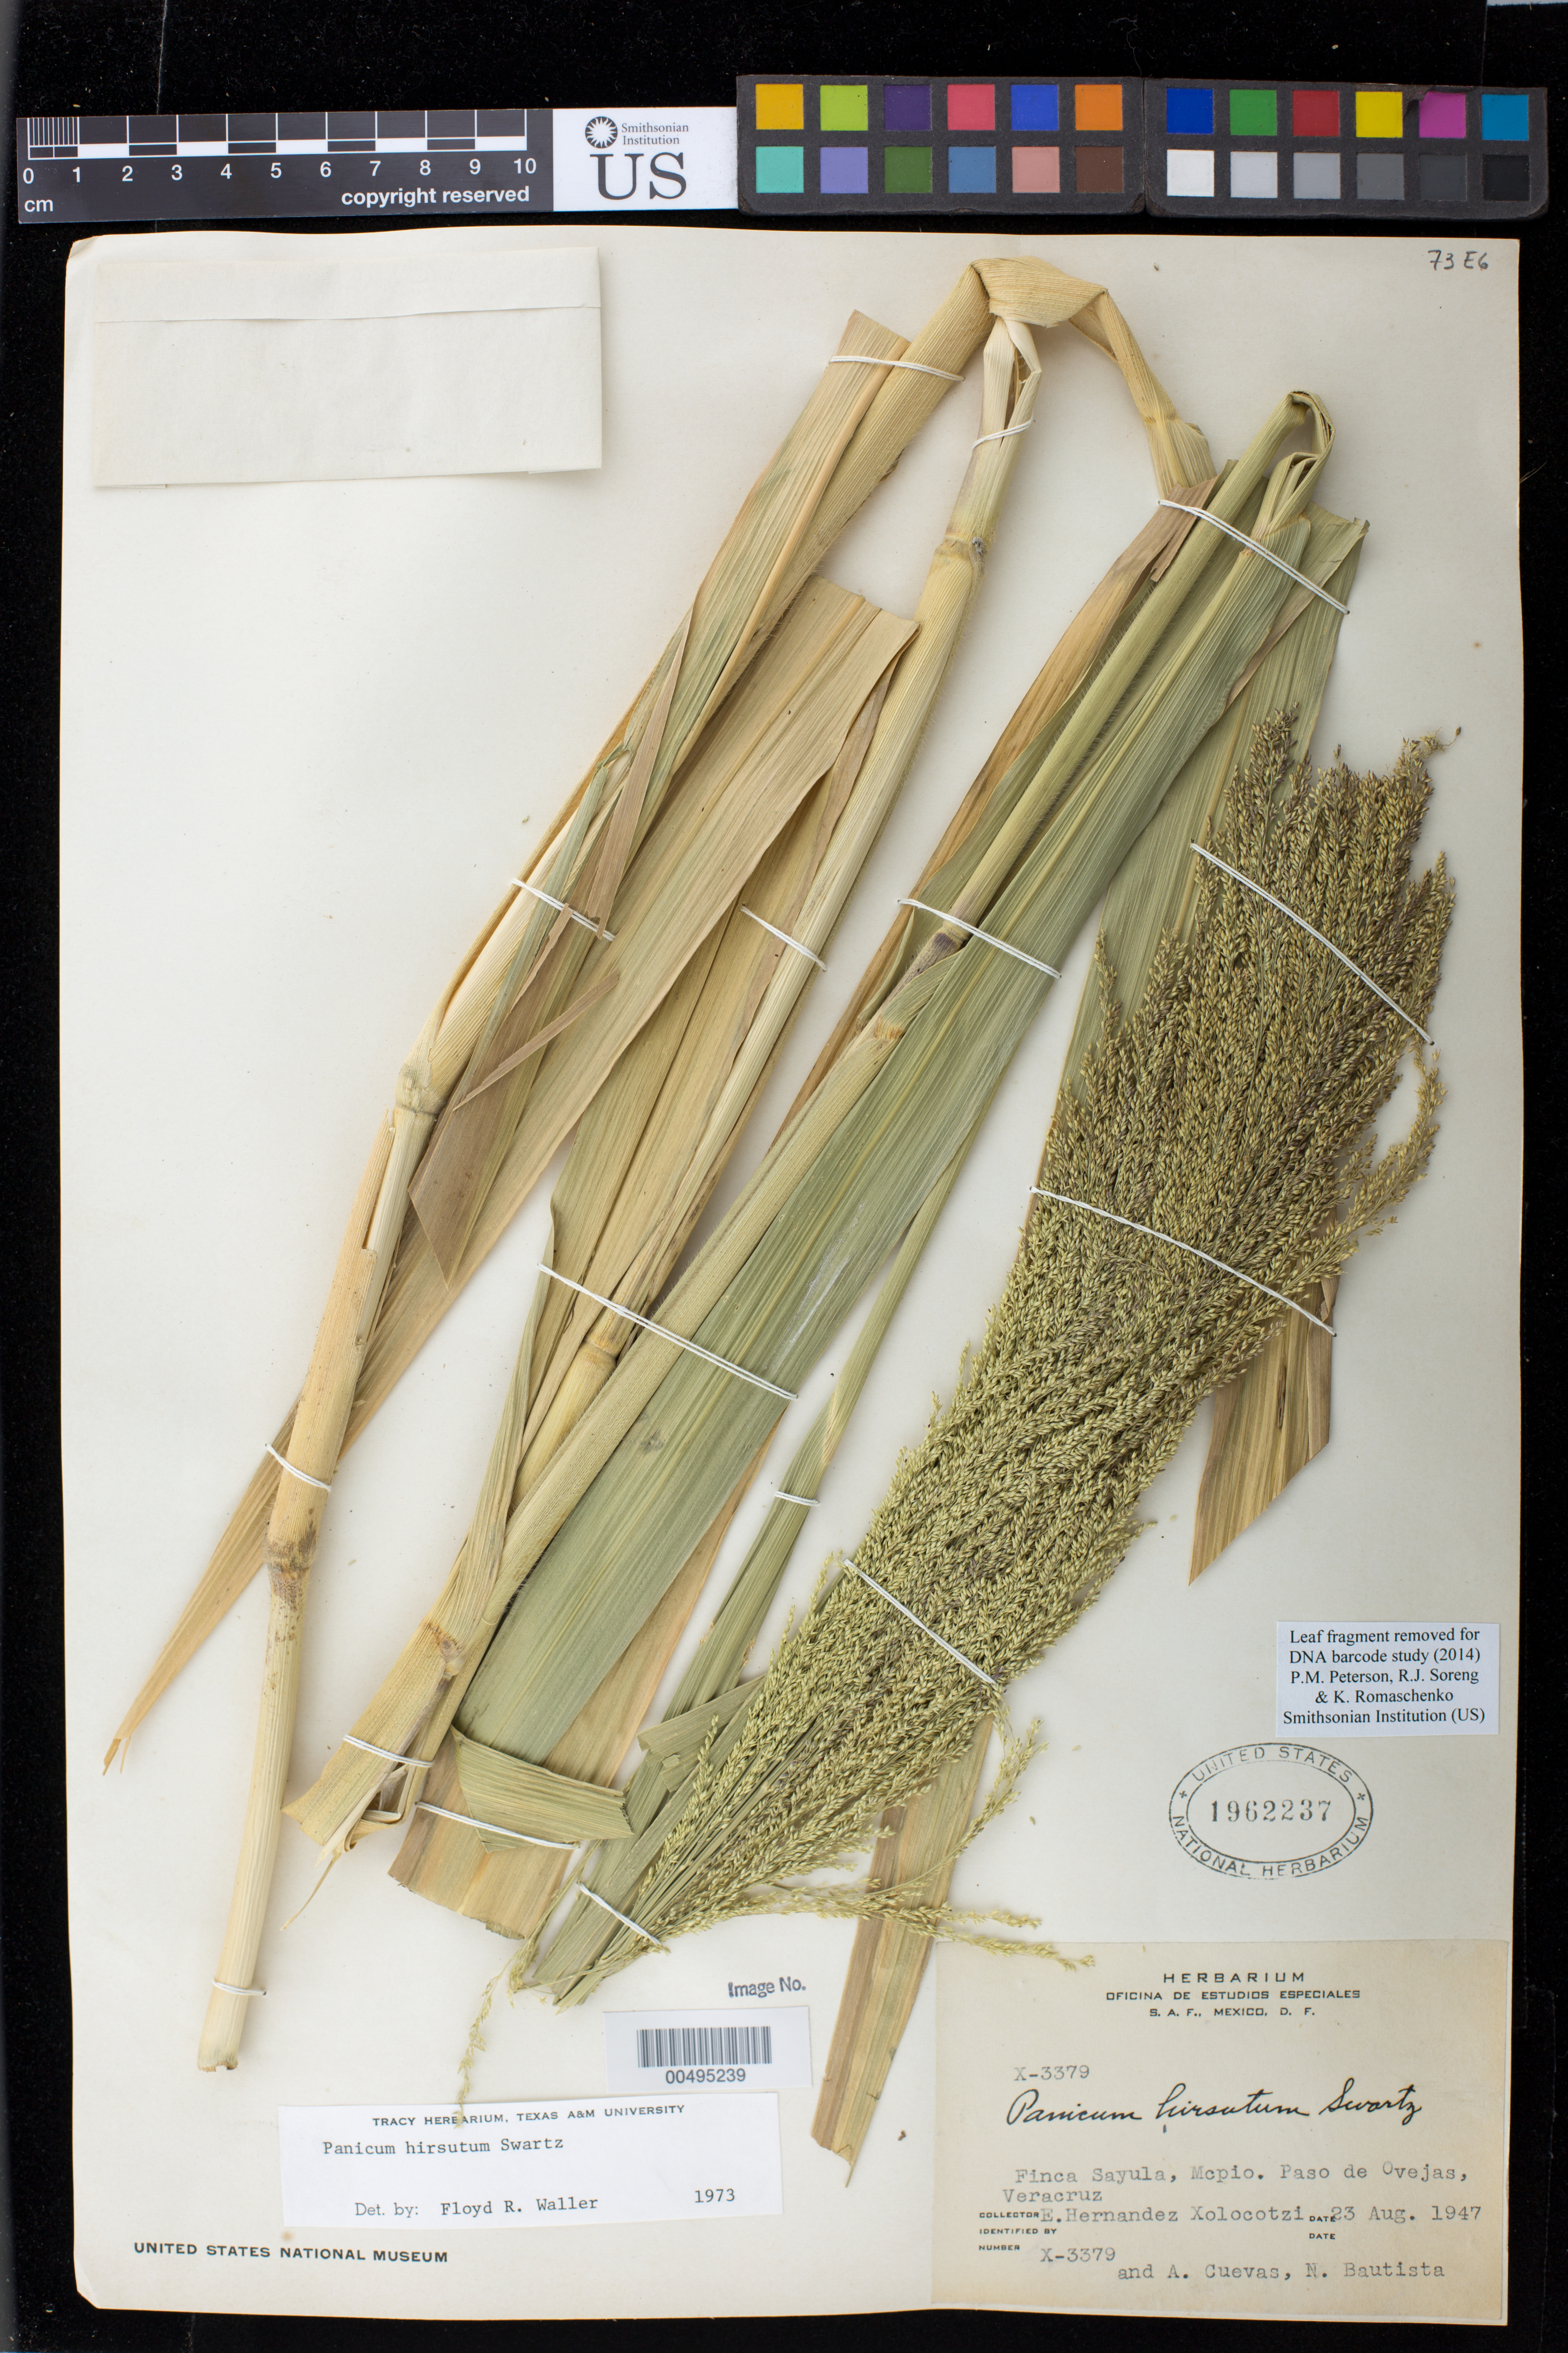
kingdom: Plantae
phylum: Tracheophyta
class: Liliopsida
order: Poales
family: Poaceae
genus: Panicum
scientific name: Panicum hirsutum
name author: Sw.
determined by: Waller, F. R.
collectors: E. I. Hernández-X., A. Cuevas & N. Bautista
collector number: X-3379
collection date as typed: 23 Aug 1947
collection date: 1947-08-23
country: Mexico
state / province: Veracruz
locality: Finca Sayula, Mun Paso de Ovejas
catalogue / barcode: US 1962237